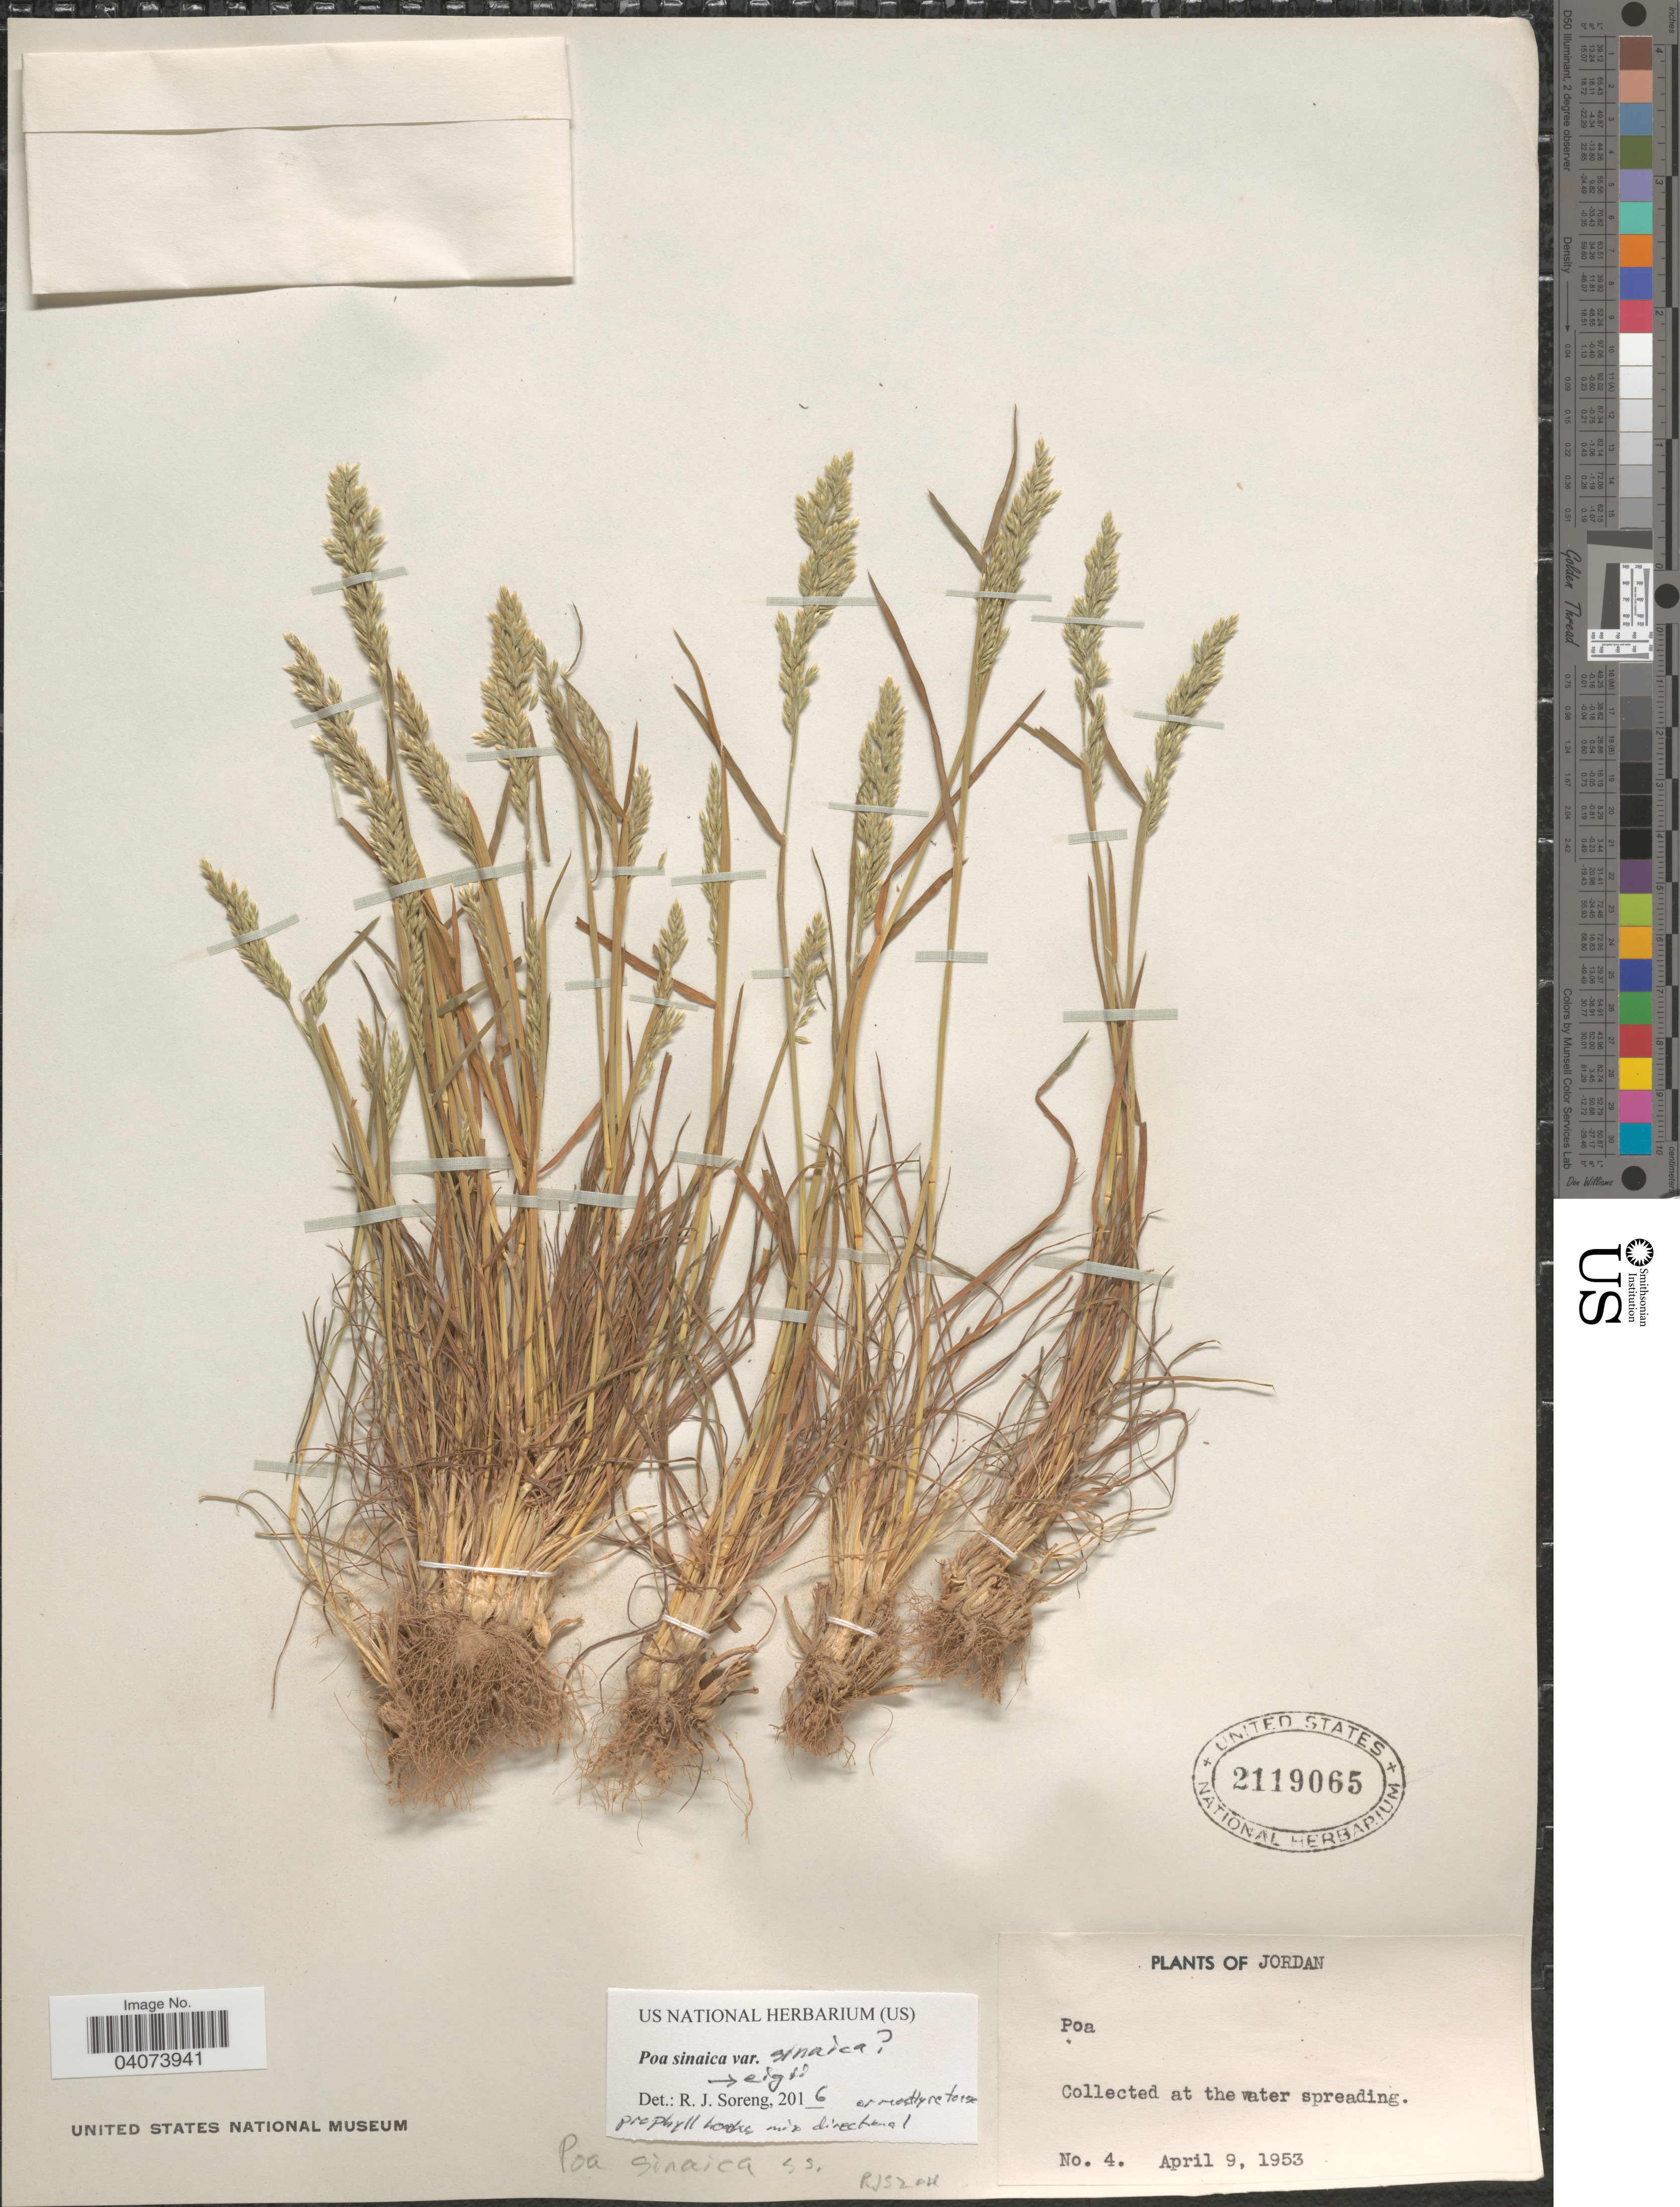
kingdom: Plantae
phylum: Tracheophyta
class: Liliopsida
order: Poales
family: Poaceae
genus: Poa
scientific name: Poa sinaica var. sinaica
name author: Steud.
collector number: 4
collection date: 1953-04-09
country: Jordan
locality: Collected at the water spreading.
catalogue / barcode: US 2119065